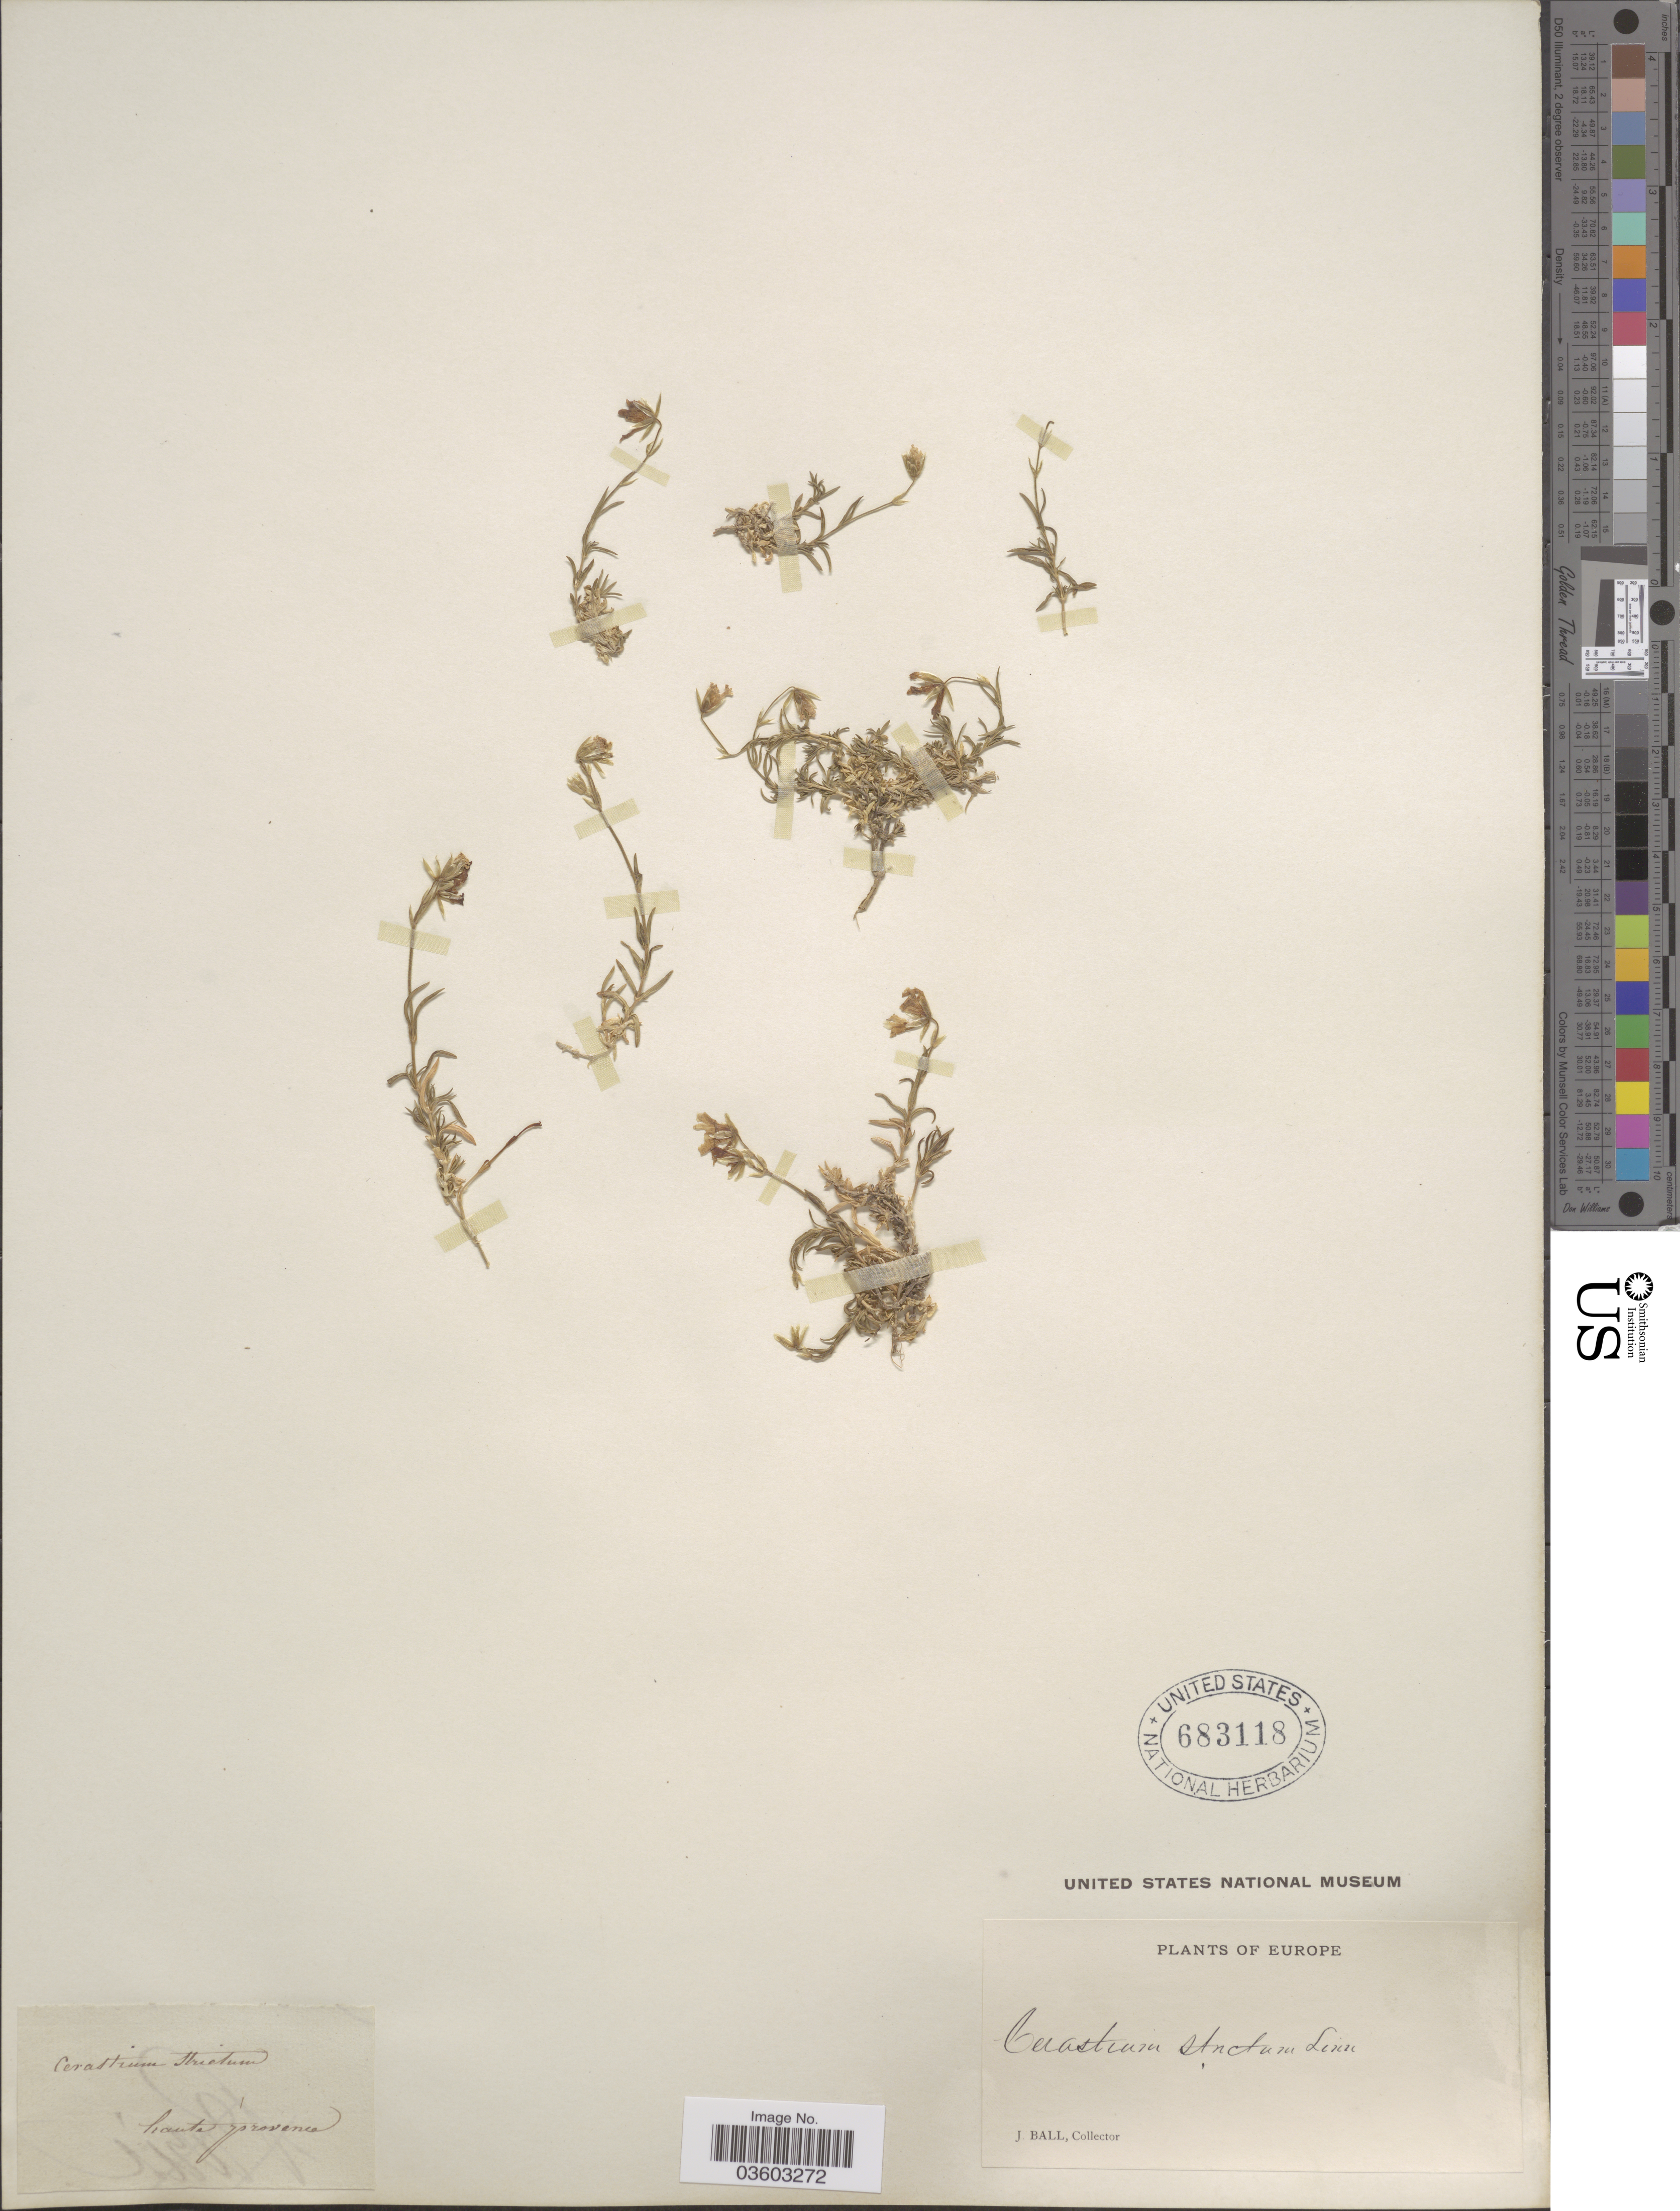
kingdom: Plantae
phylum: Tracheophyta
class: Magnoliopsida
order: Caryophyllales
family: Caryophyllaceae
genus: Cerastium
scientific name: Cerastium strictum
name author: L.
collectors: J. Ball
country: France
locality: Haute provence. Europe.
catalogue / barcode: US 683118